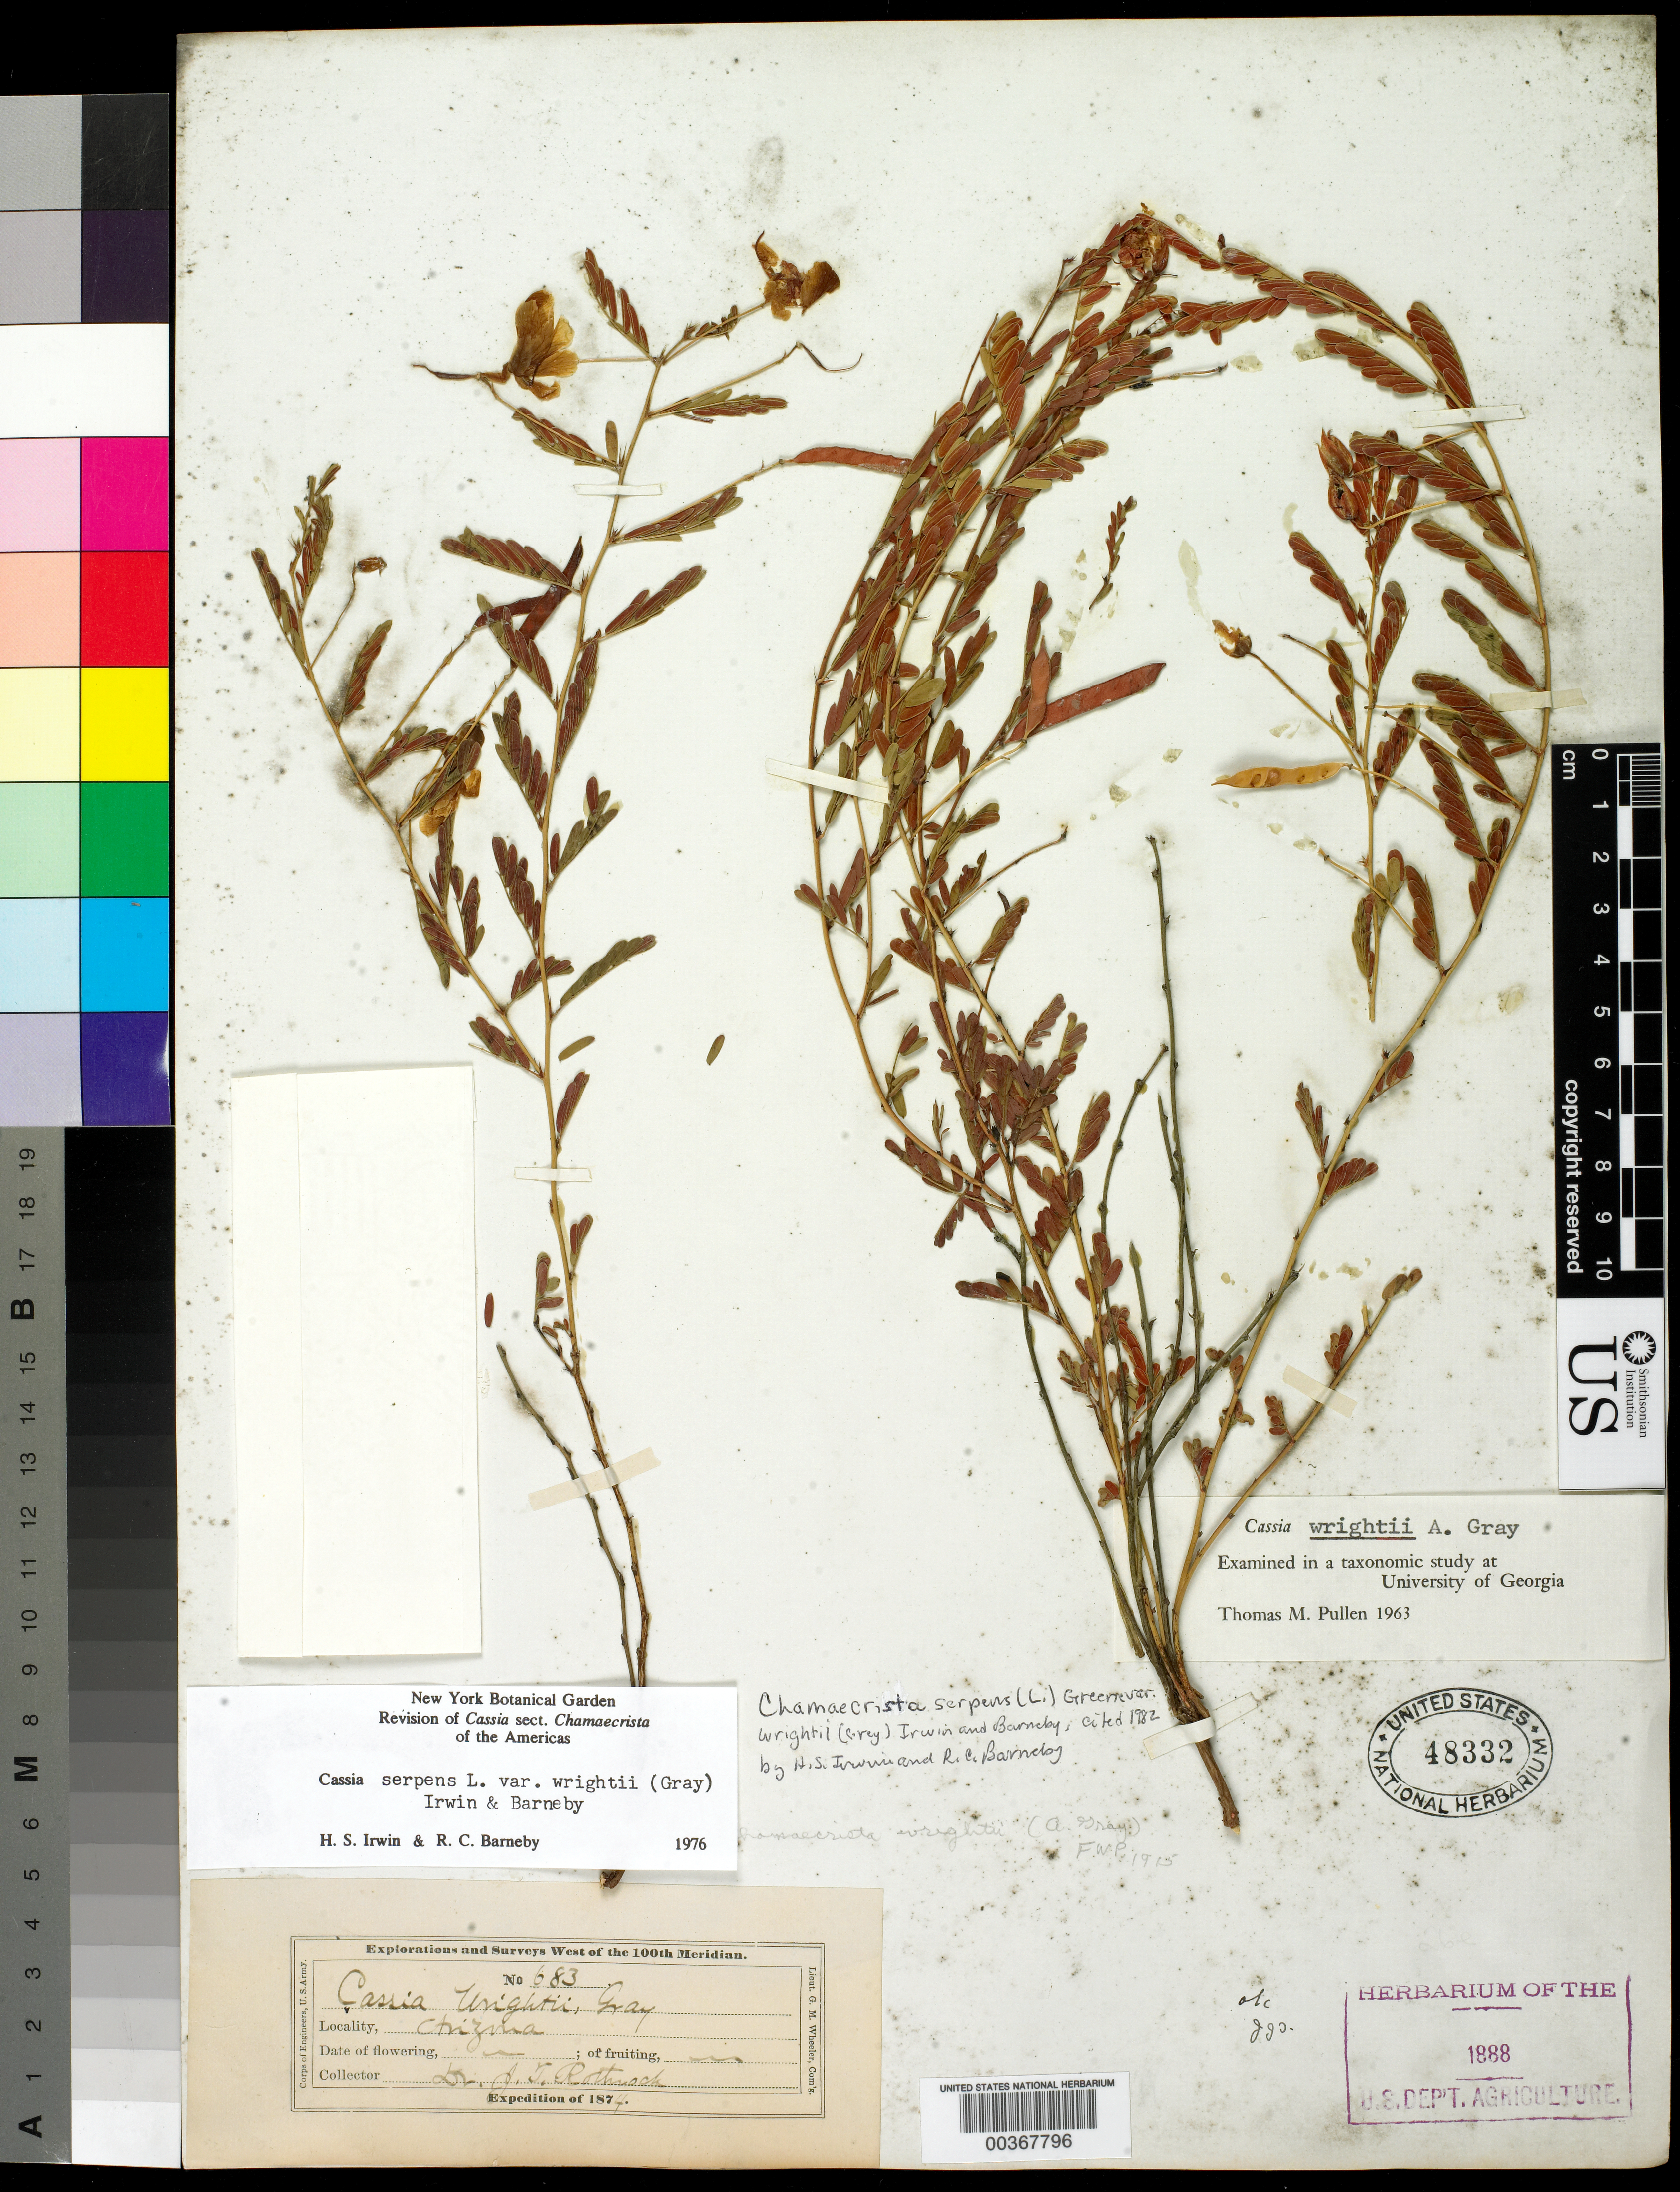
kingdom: Plantae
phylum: Tracheophyta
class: Magnoliopsida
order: Fabales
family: Fabaceae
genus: Chamaecrista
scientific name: Chamaecrista serpens var. wrightii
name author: (A. Gray) H.S. Irwin & Barneby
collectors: J. T. Rothrock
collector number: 683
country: United States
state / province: Arizona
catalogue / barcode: US 48332